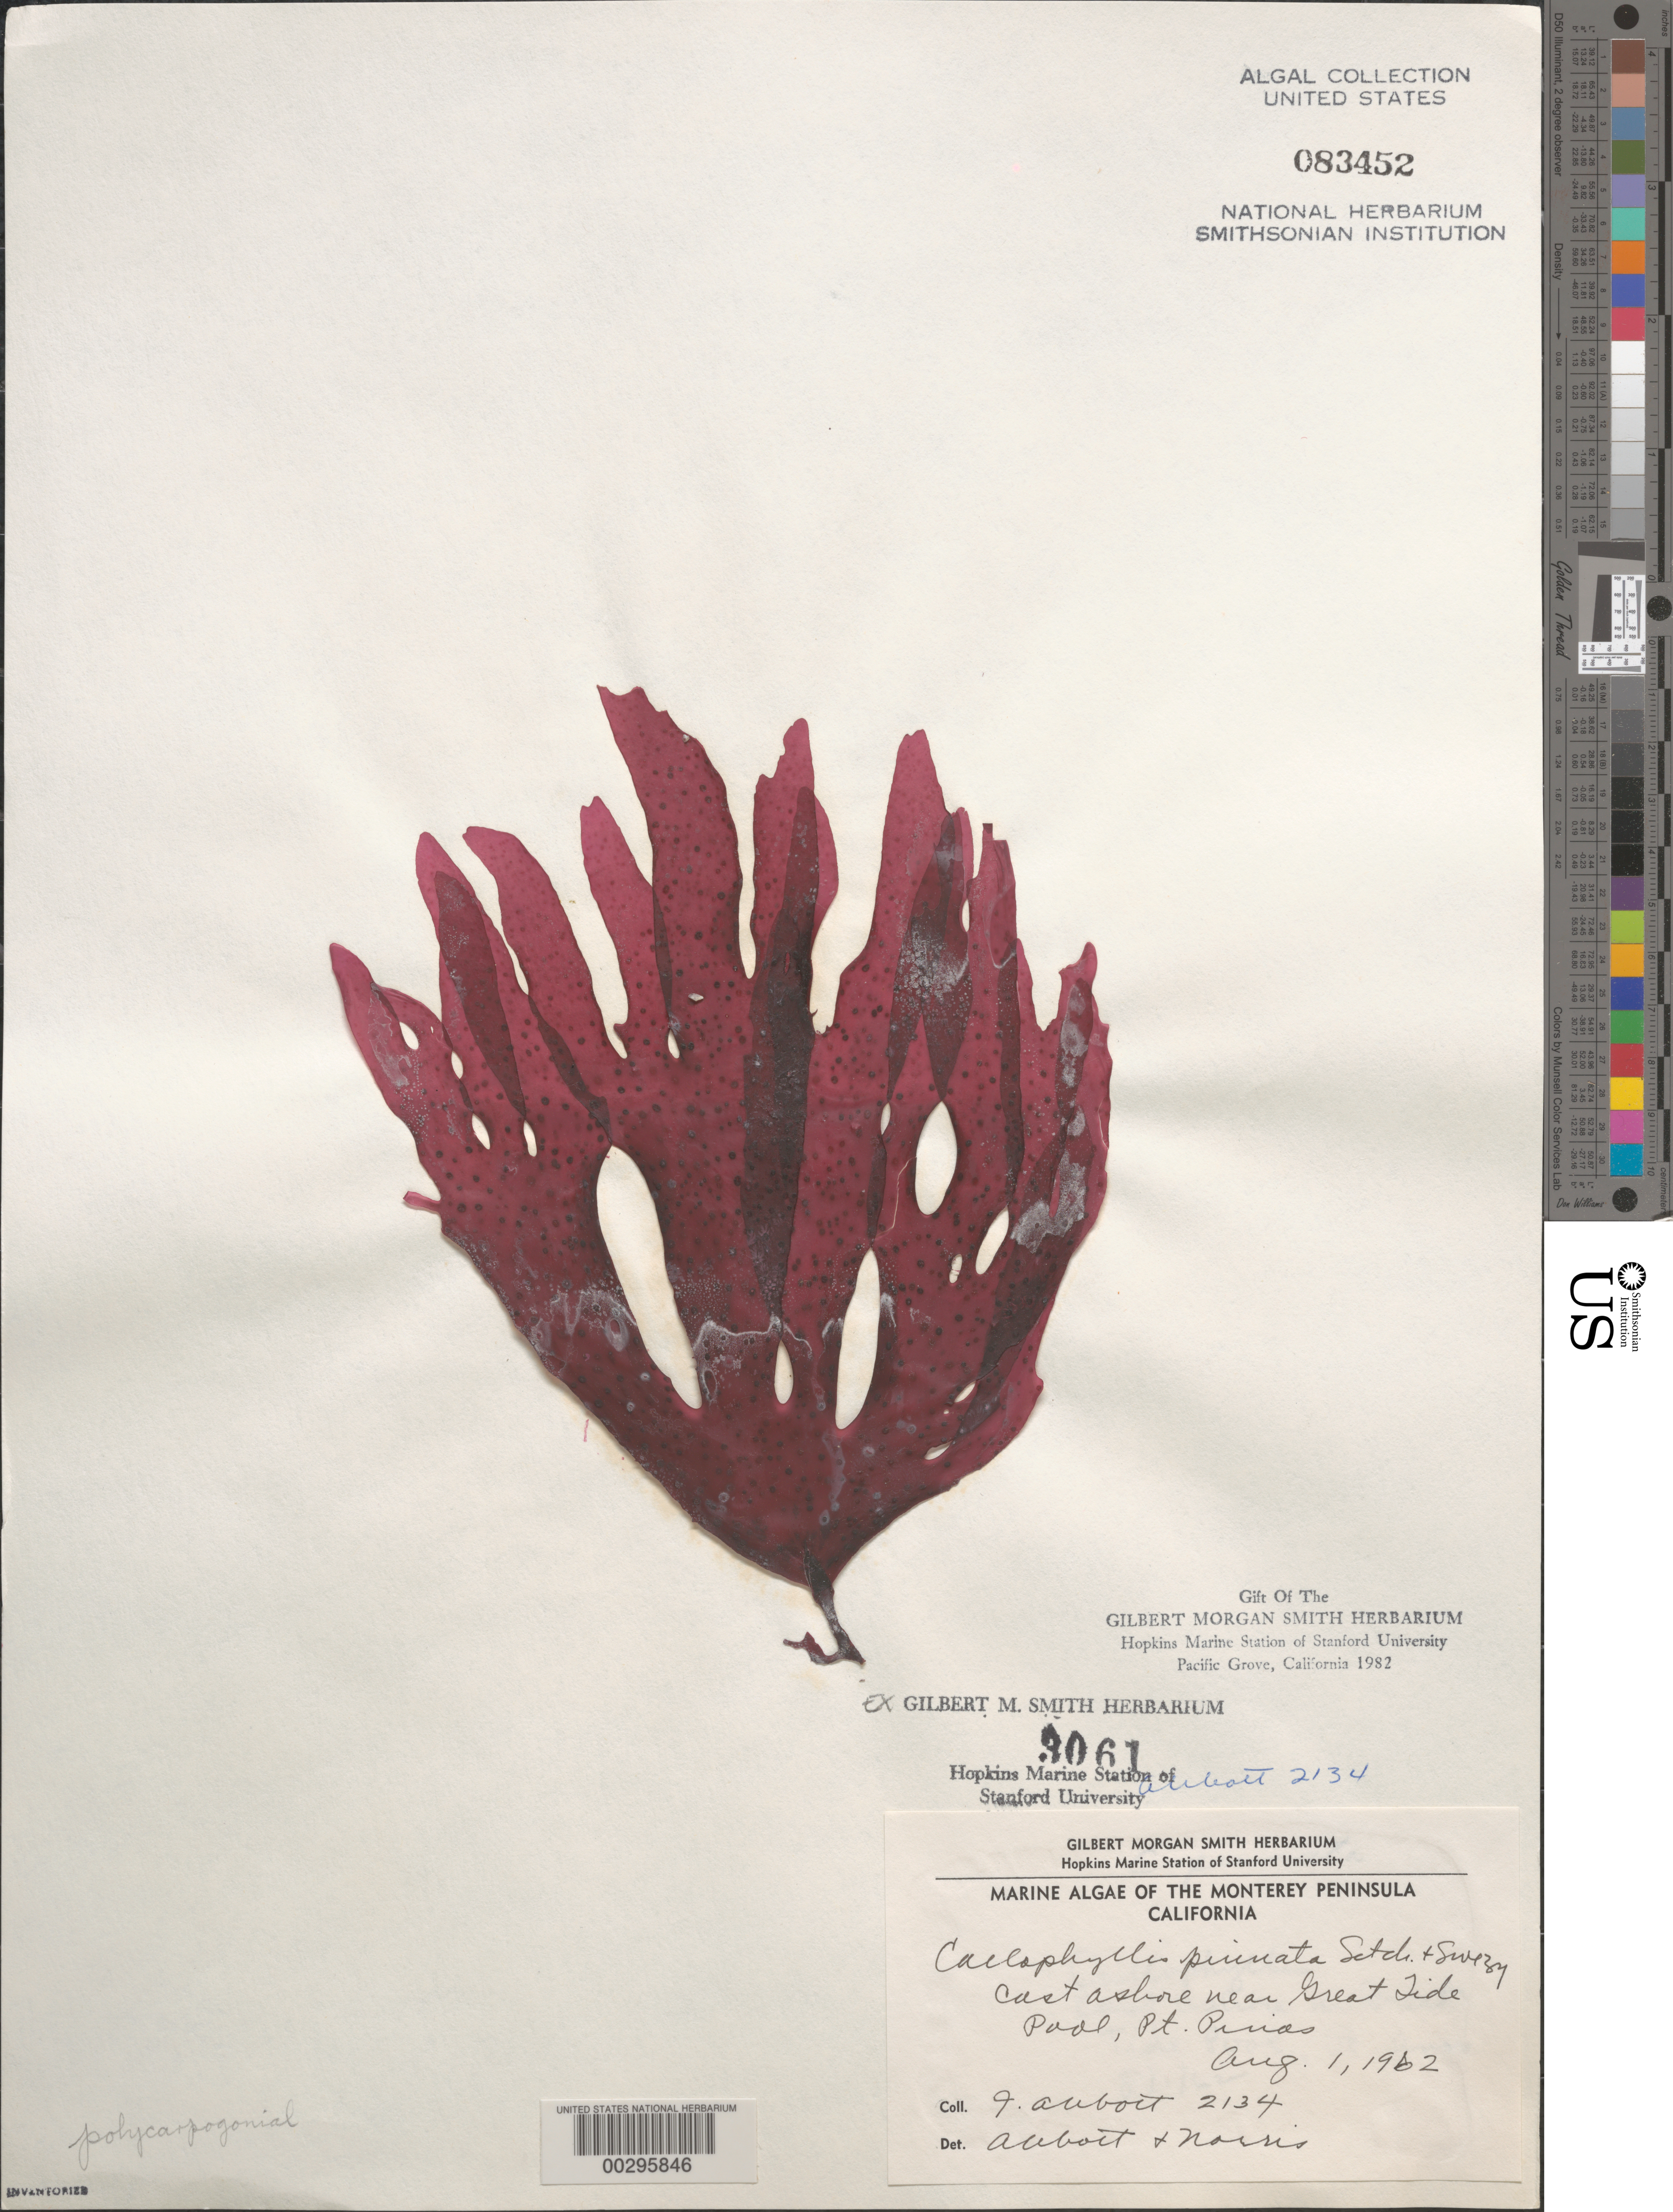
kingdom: Plantae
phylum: Rhodophyta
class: Florideophyceae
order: Gigartinales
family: Kallymeniaceae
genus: Callophyllis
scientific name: Callophyllis pinnata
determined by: Abbott, I. A.; Norris, R. E.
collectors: I. A. Abbott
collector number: IAA 2134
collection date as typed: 01 Aug 1962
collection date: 1962-08-01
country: United States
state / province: California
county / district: Monterey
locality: Point Pinos, near Great Tide Pool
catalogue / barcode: US 83452